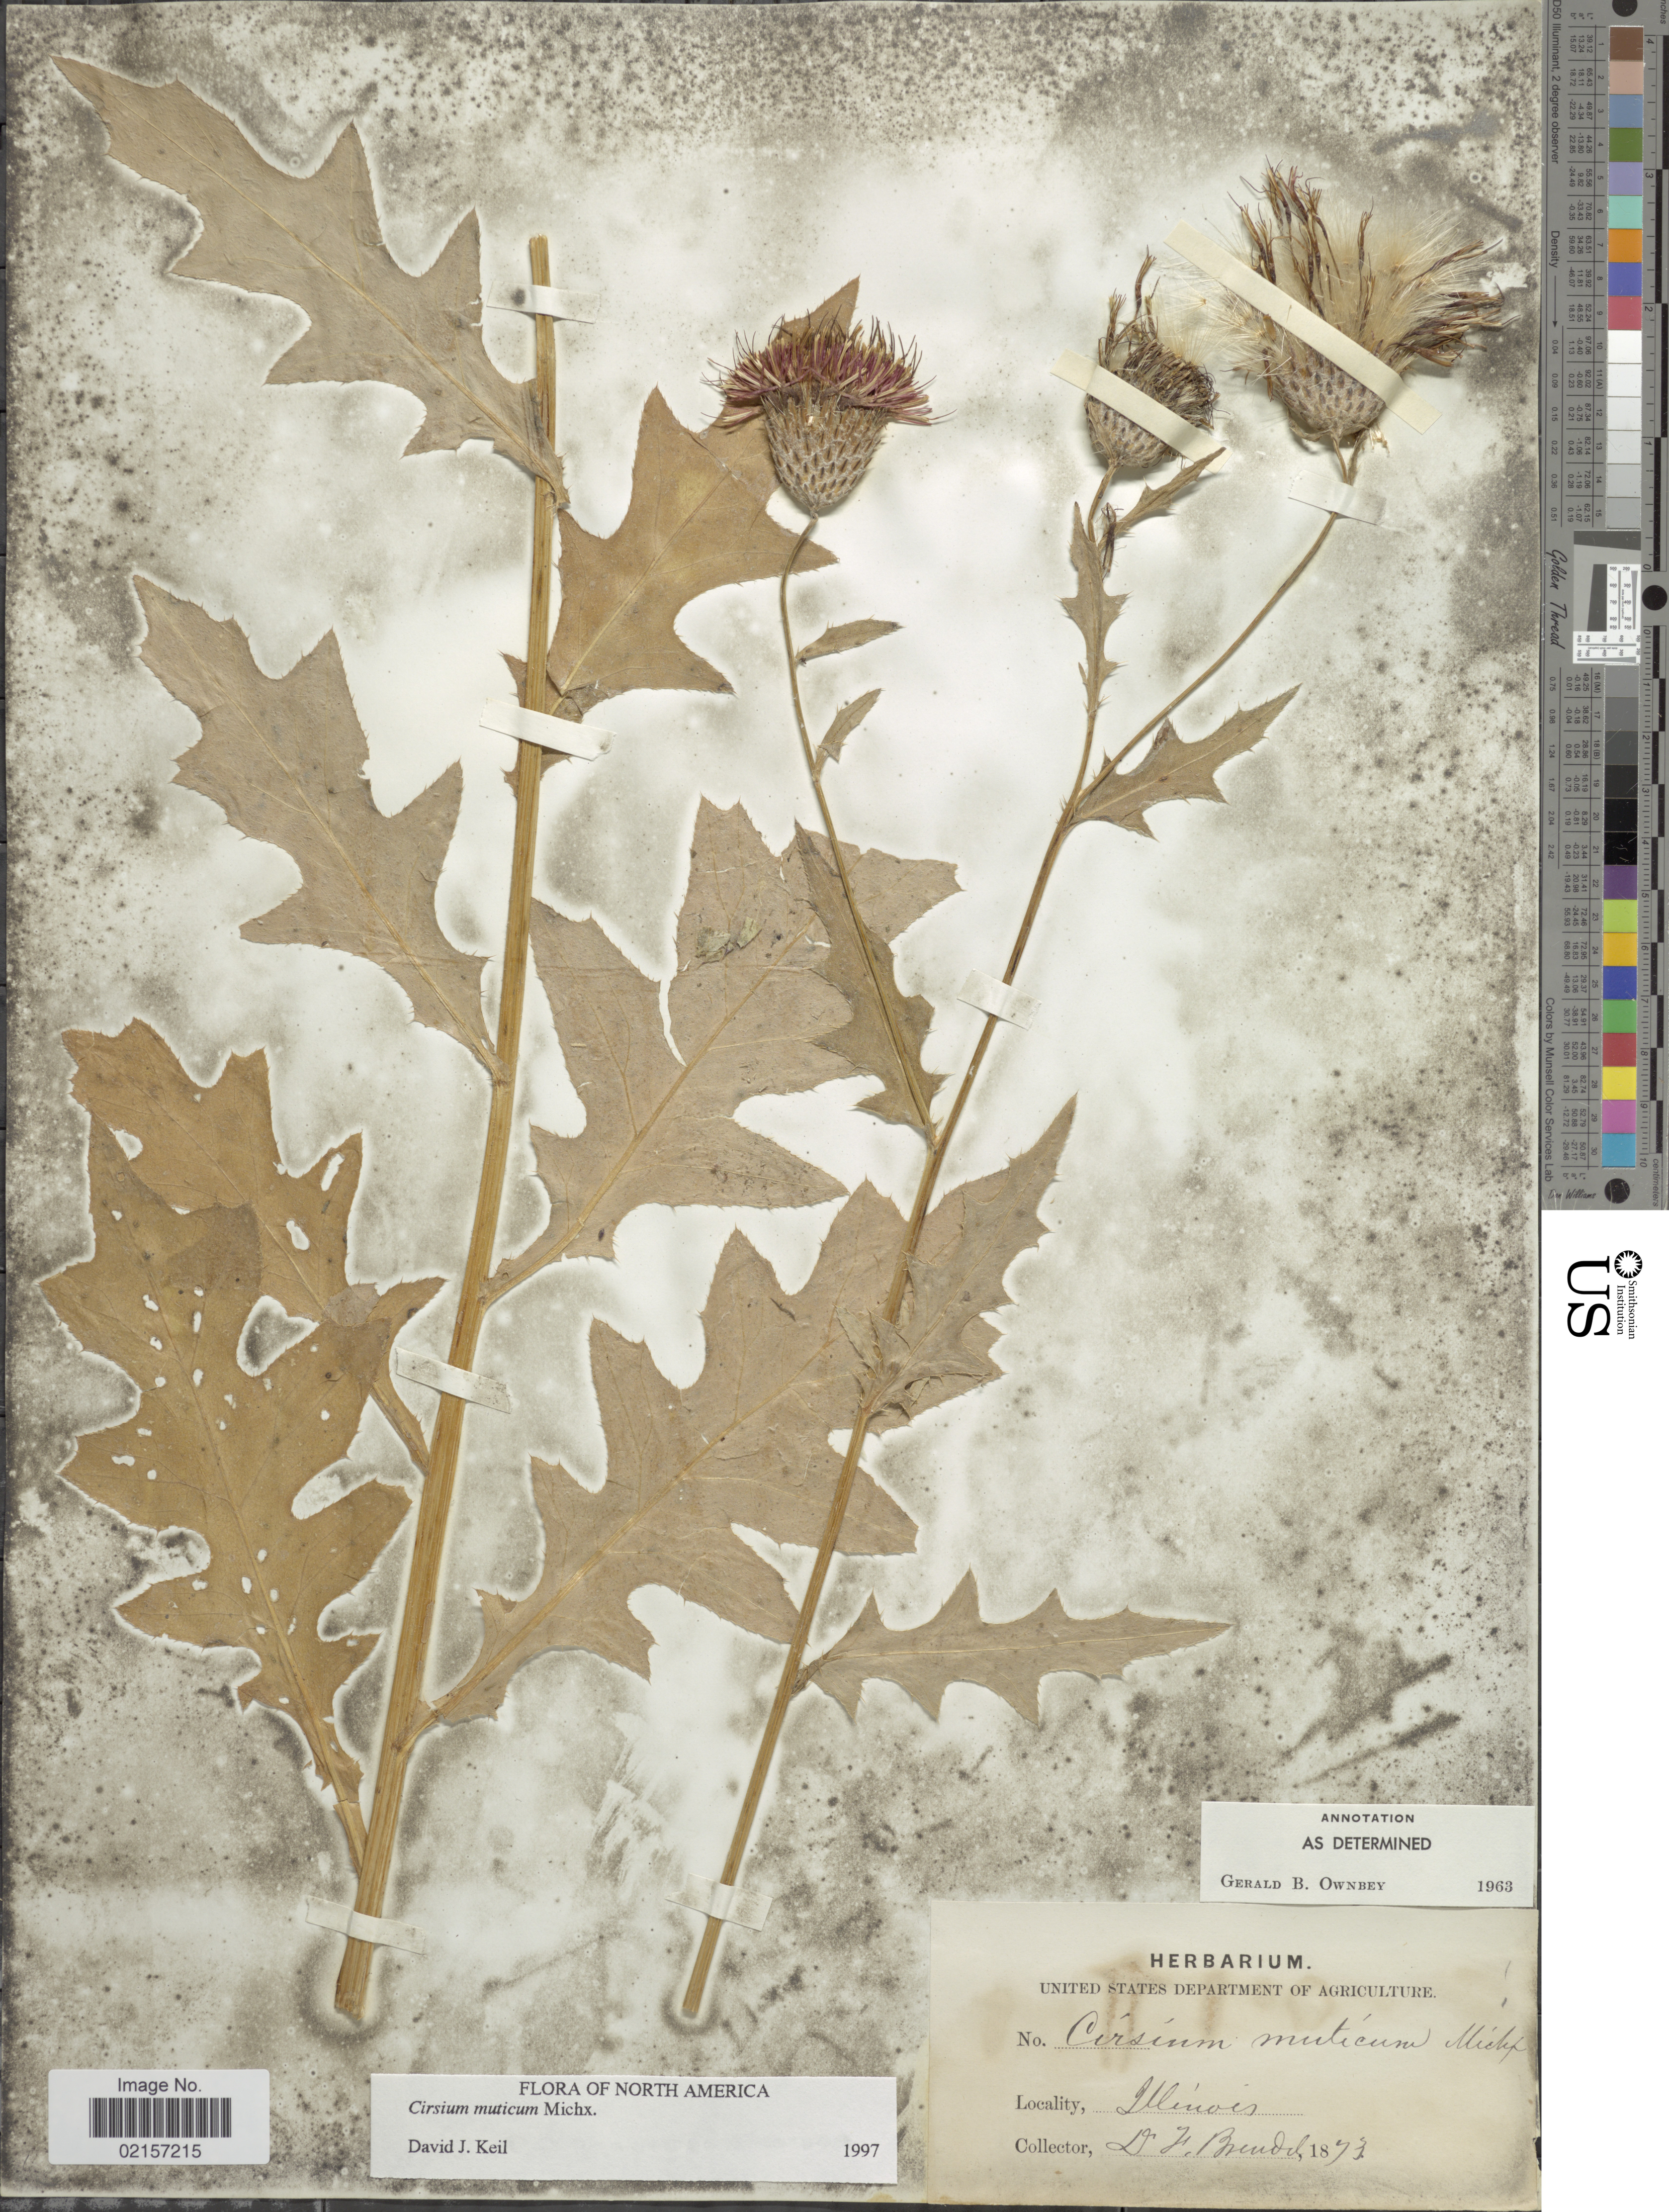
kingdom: Plantae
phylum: Tracheophyta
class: Magnoliopsida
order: Asterales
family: Asteraceae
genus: Cirsium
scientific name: Cirsium muticum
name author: Michx.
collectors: F. Brendel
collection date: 1873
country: United States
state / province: Illinois